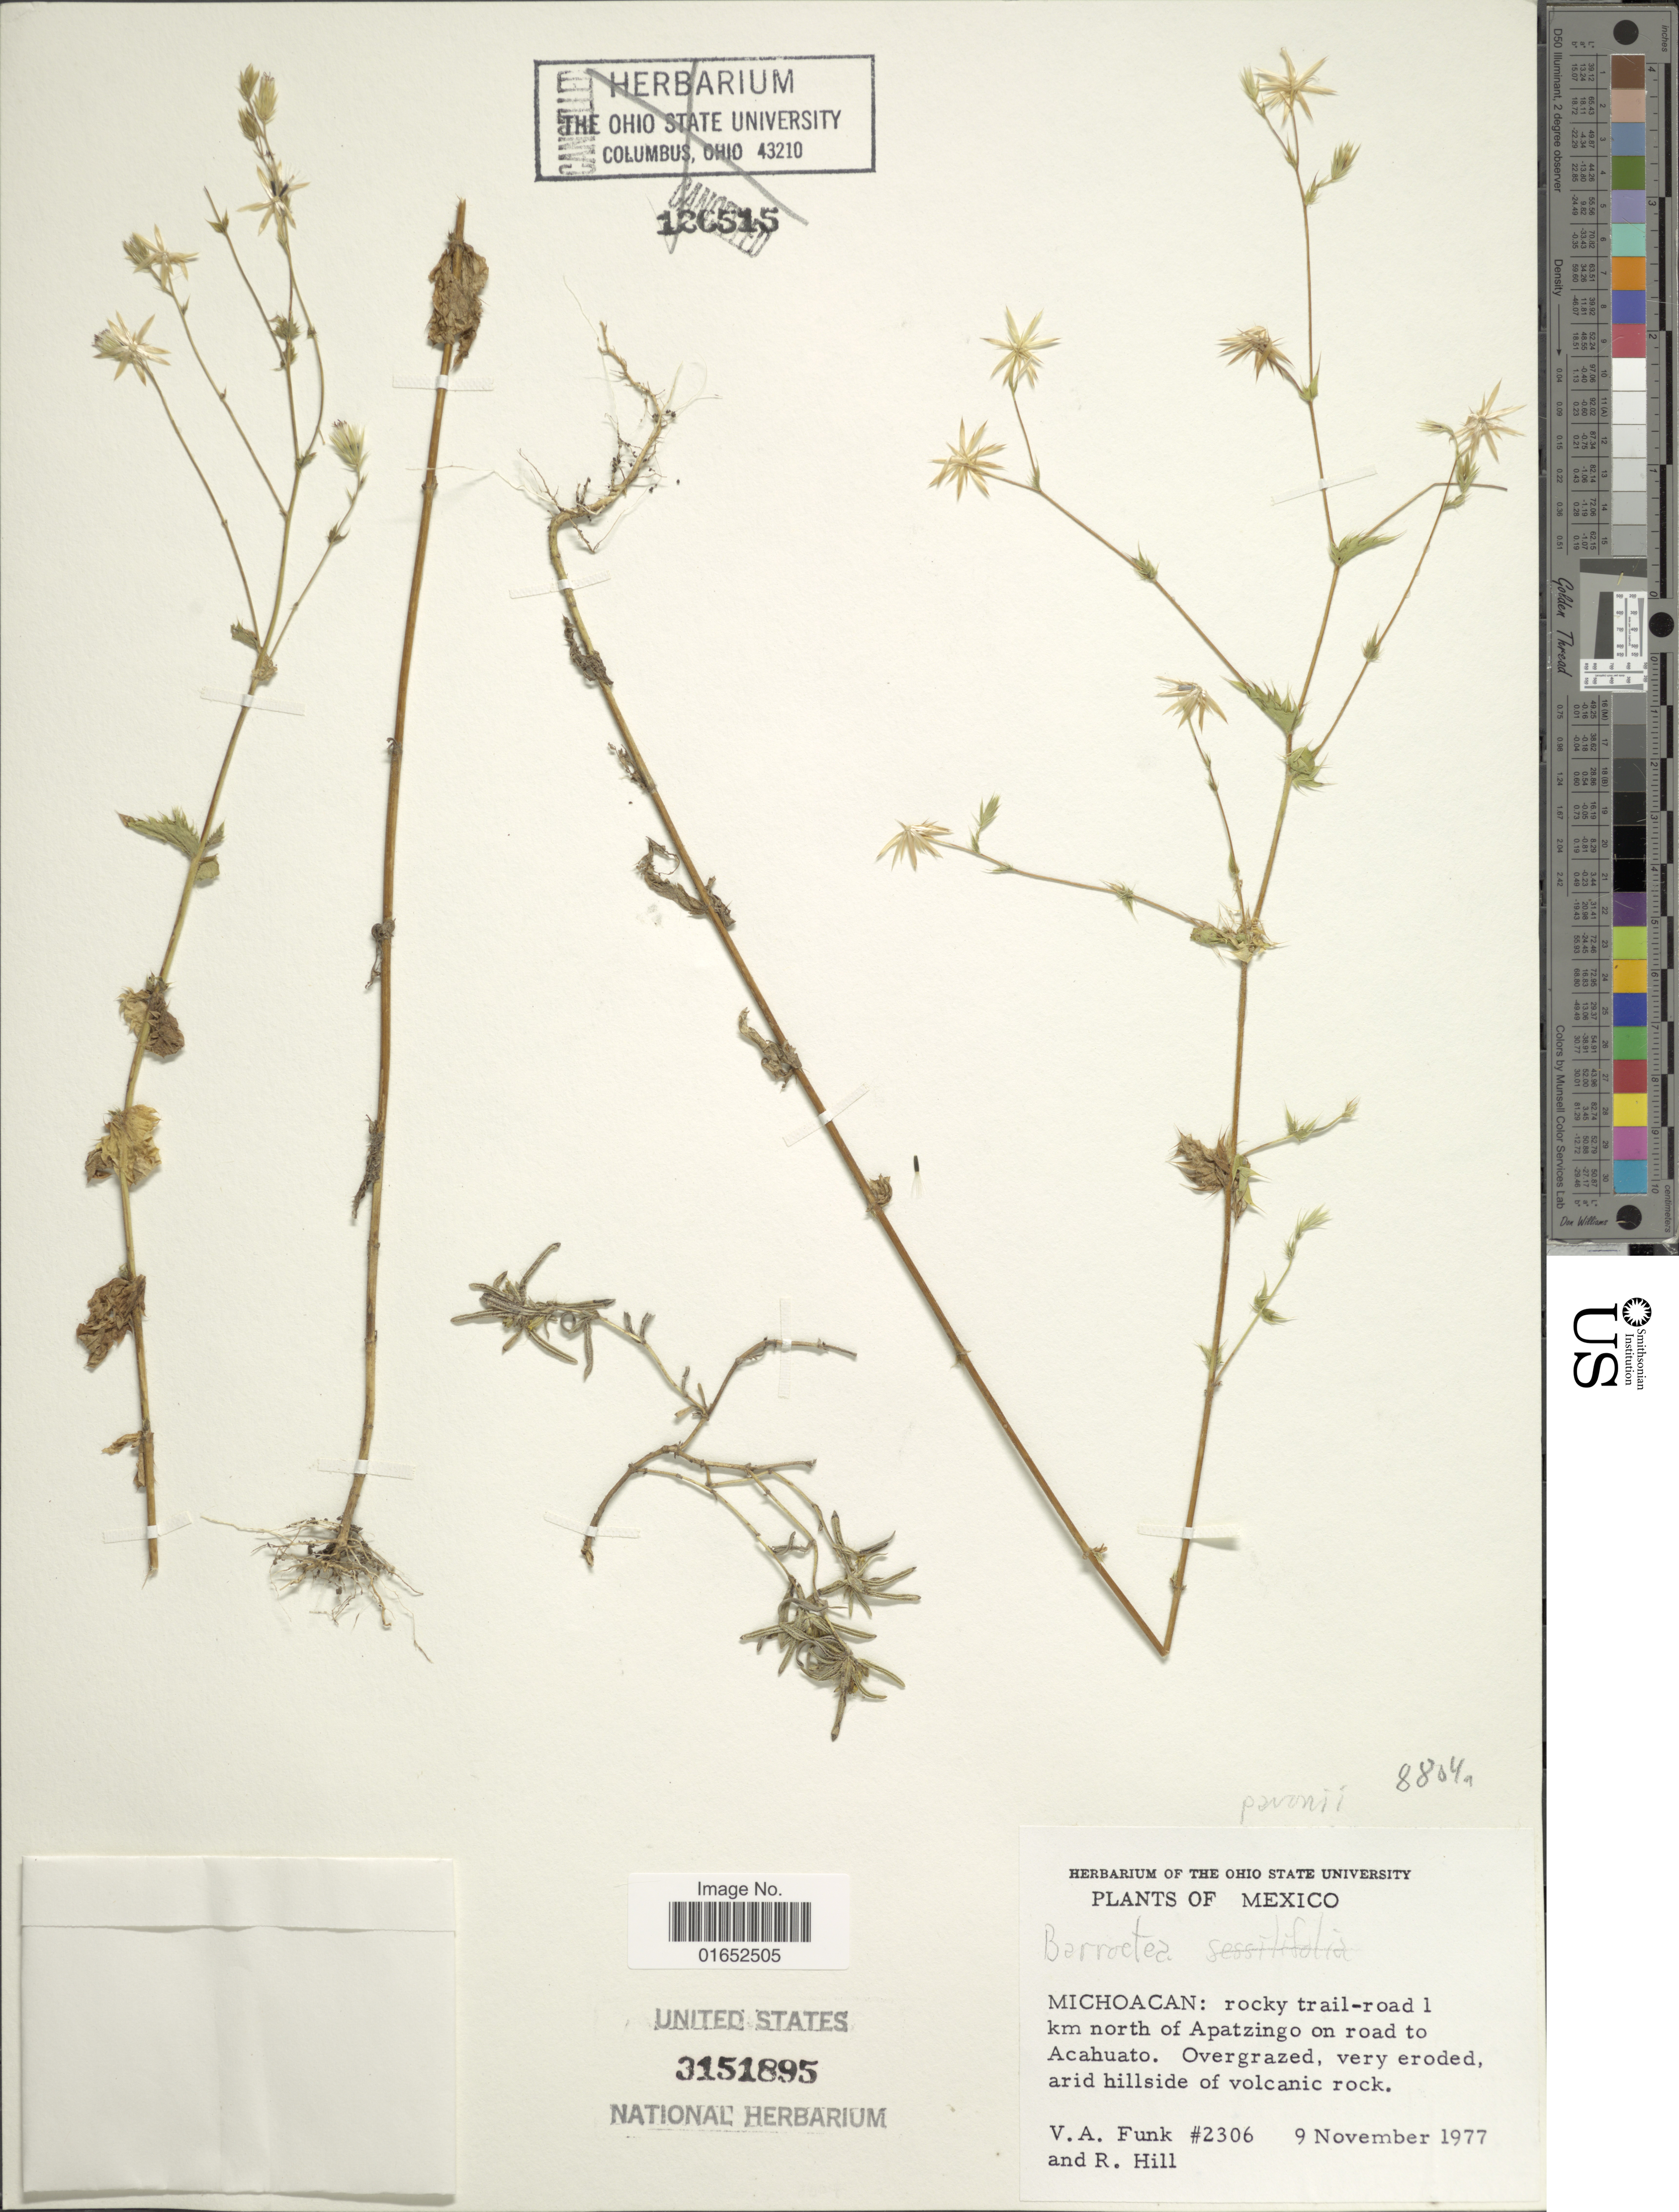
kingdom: Plantae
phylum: Tracheophyta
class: Magnoliopsida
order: Asterales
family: Asteraceae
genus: Barroetea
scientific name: Barroetea pavonii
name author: A. Gray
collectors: V. Funk & R. Hill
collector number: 2306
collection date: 1977-11-09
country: Mexico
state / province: Michoacán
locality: Rocky trail-road 1 km north of Apatzingo on road to Acahuato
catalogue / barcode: US 3151895